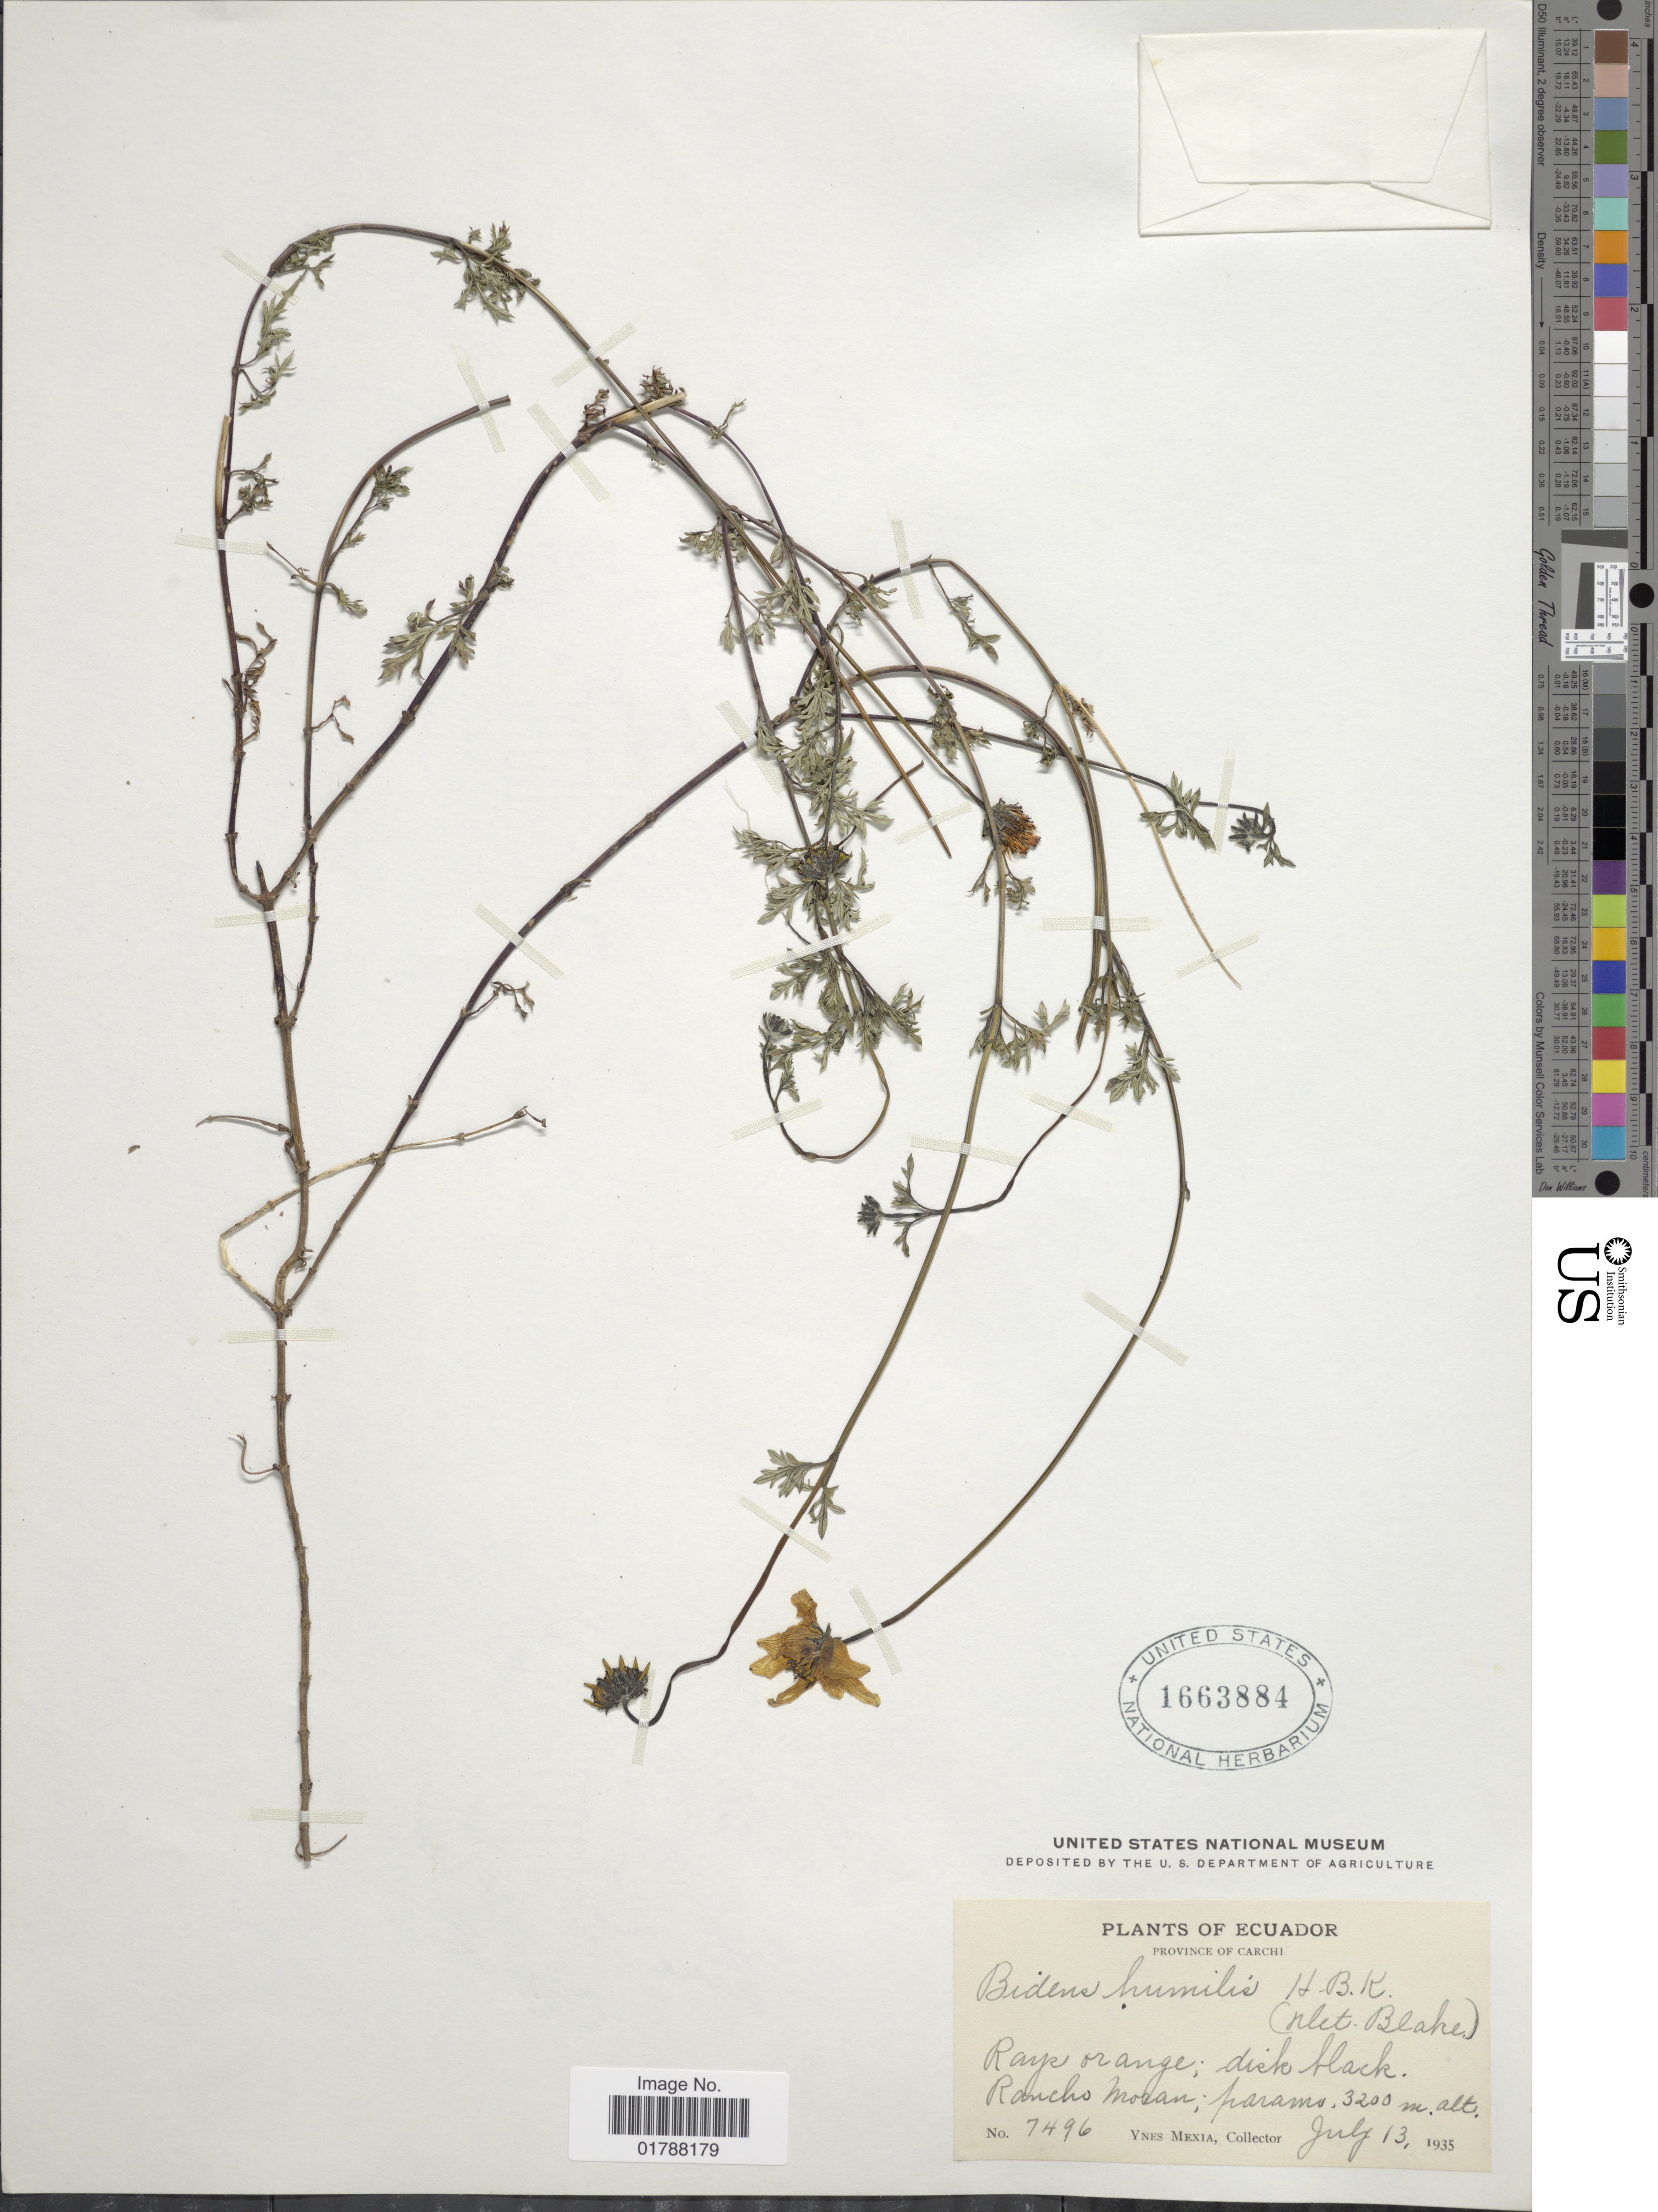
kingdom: Plantae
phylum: Tracheophyta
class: Magnoliopsida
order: Asterales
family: Asteraceae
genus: Bidens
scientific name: Bidens andicola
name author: Kunth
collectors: Y. Mexia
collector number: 7496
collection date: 1935-07-13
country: Ecuador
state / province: Carchi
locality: Rancho Moran; paramo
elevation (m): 3200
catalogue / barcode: US 1663884